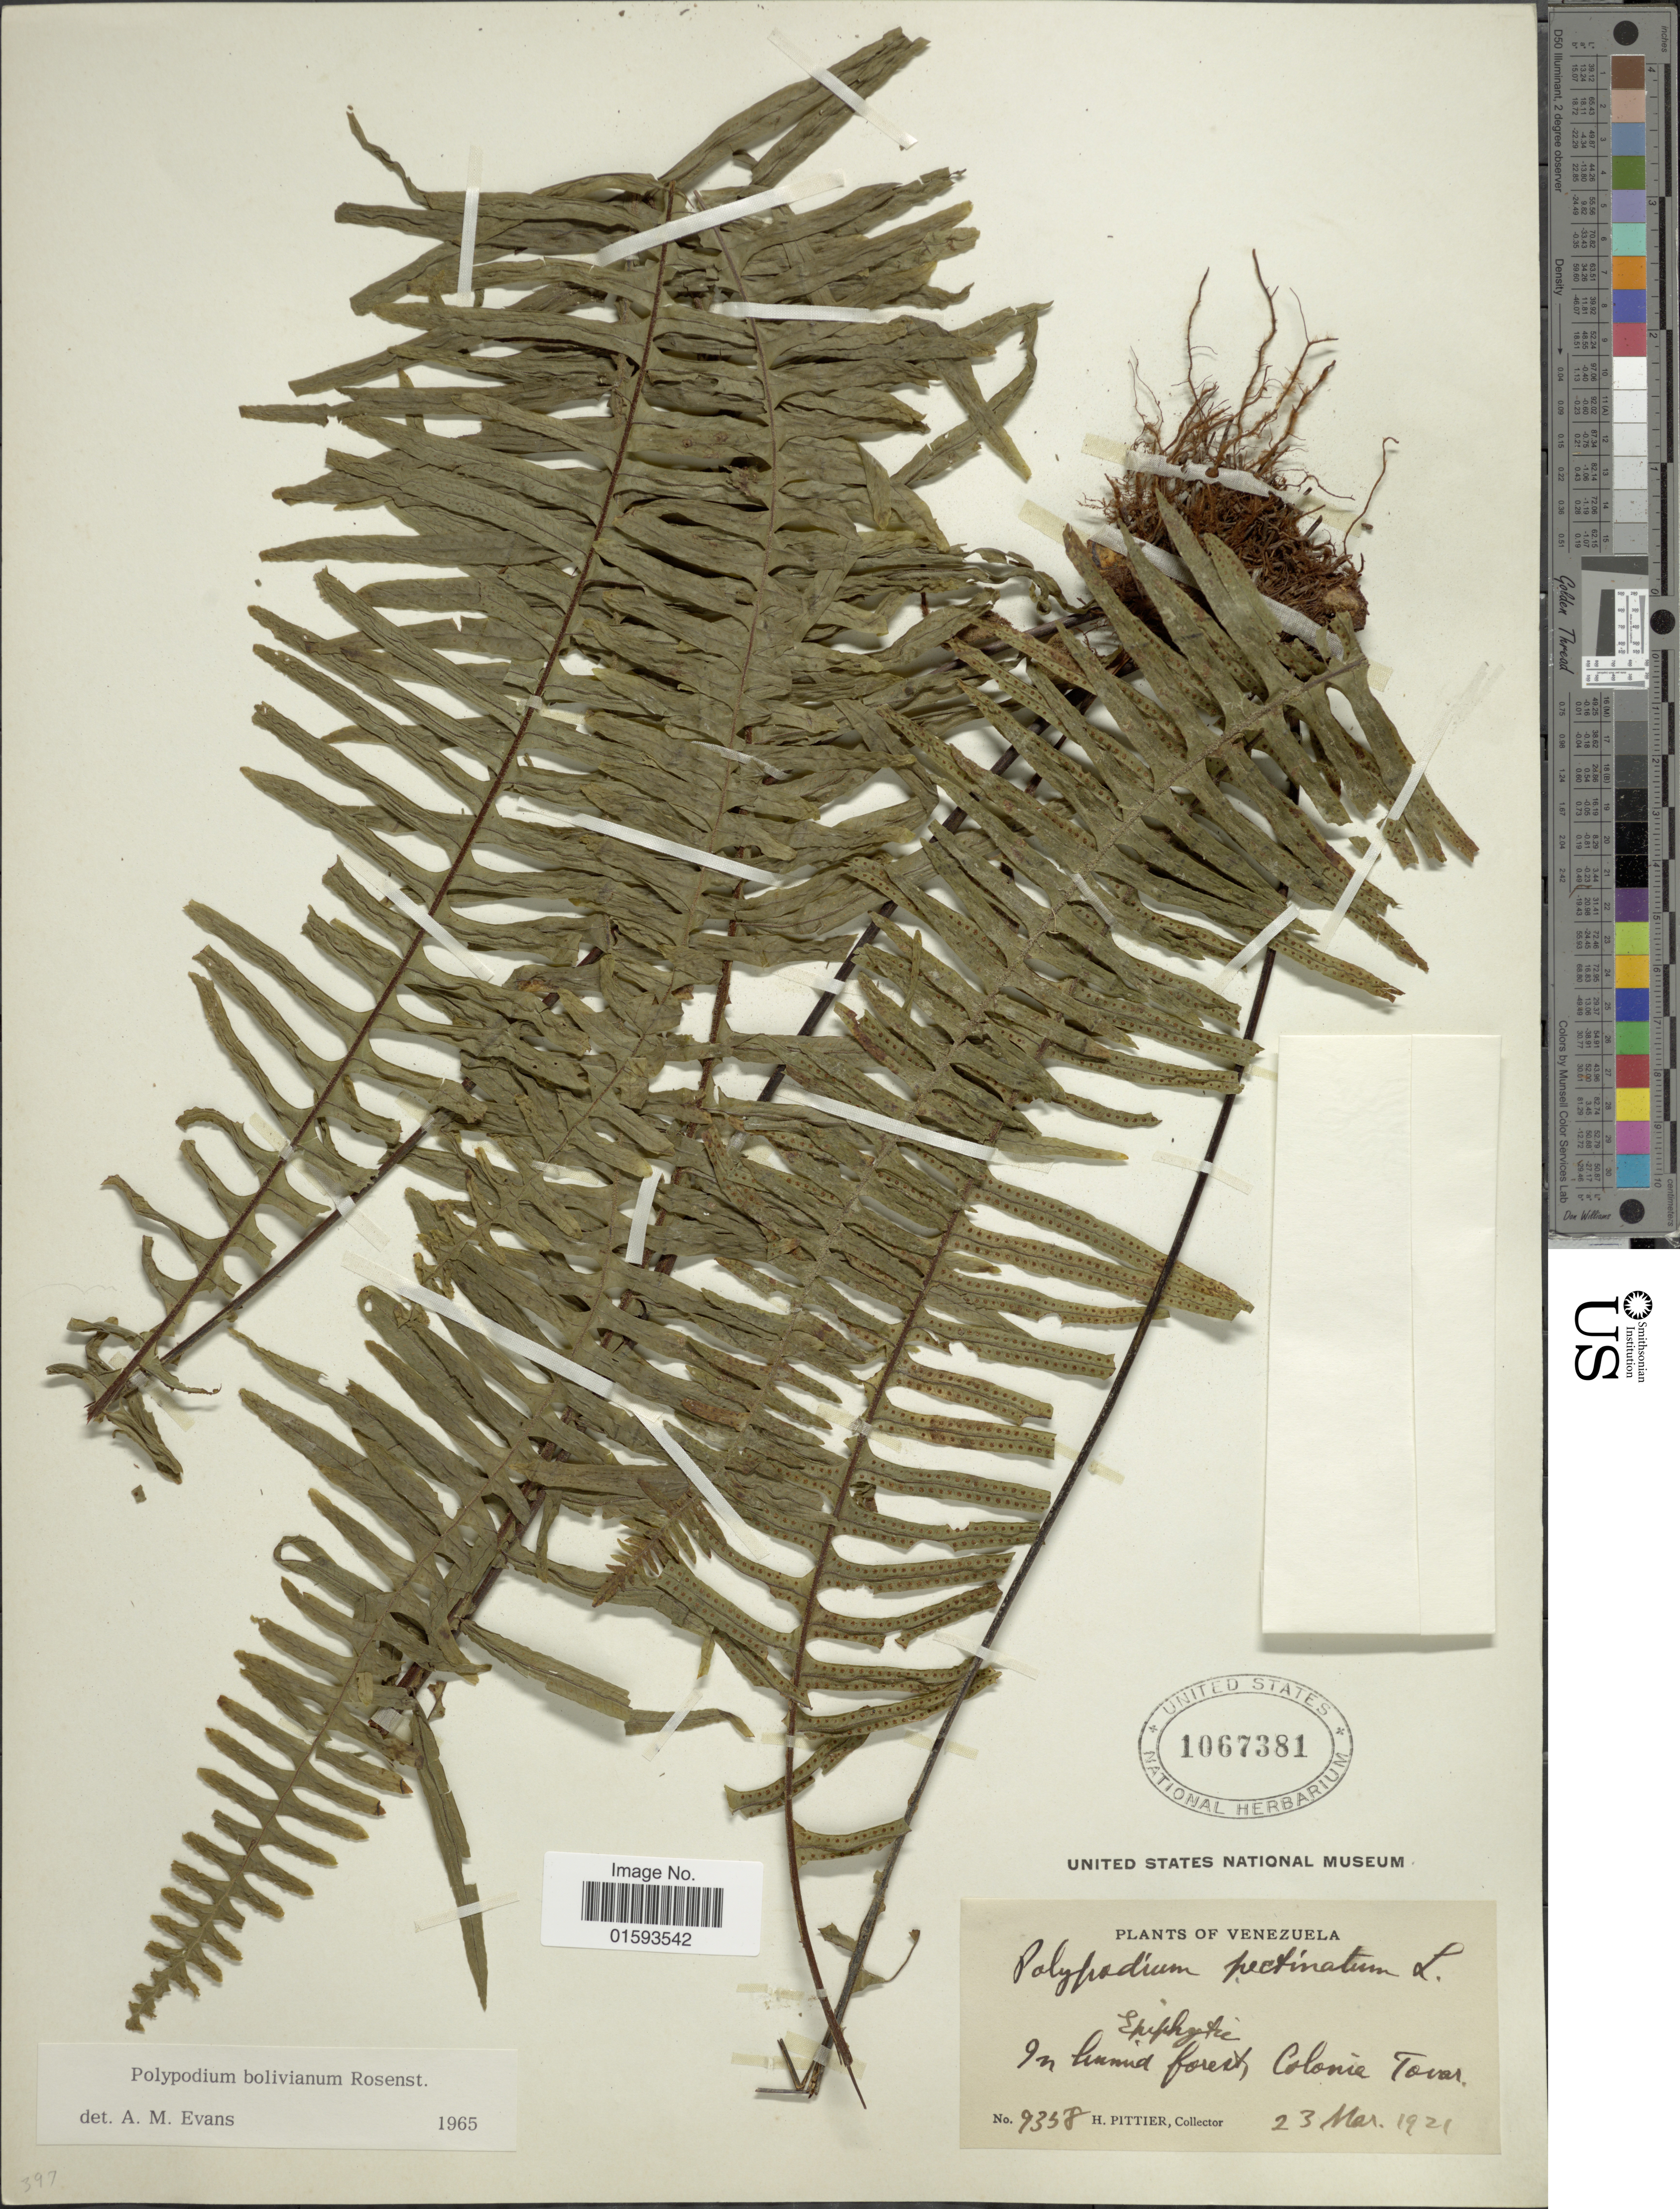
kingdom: Plantae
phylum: Tracheophyta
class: Polypodiopsida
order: Polypodiales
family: Polypodiaceae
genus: Pecluma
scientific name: Pecluma divaricata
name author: (E. Fourn.) Mickel & Beitel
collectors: H. F. Pittier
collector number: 9358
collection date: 1921-03-23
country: Venezuela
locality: In humid forest, Colonia Tovar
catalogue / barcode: US 1067381